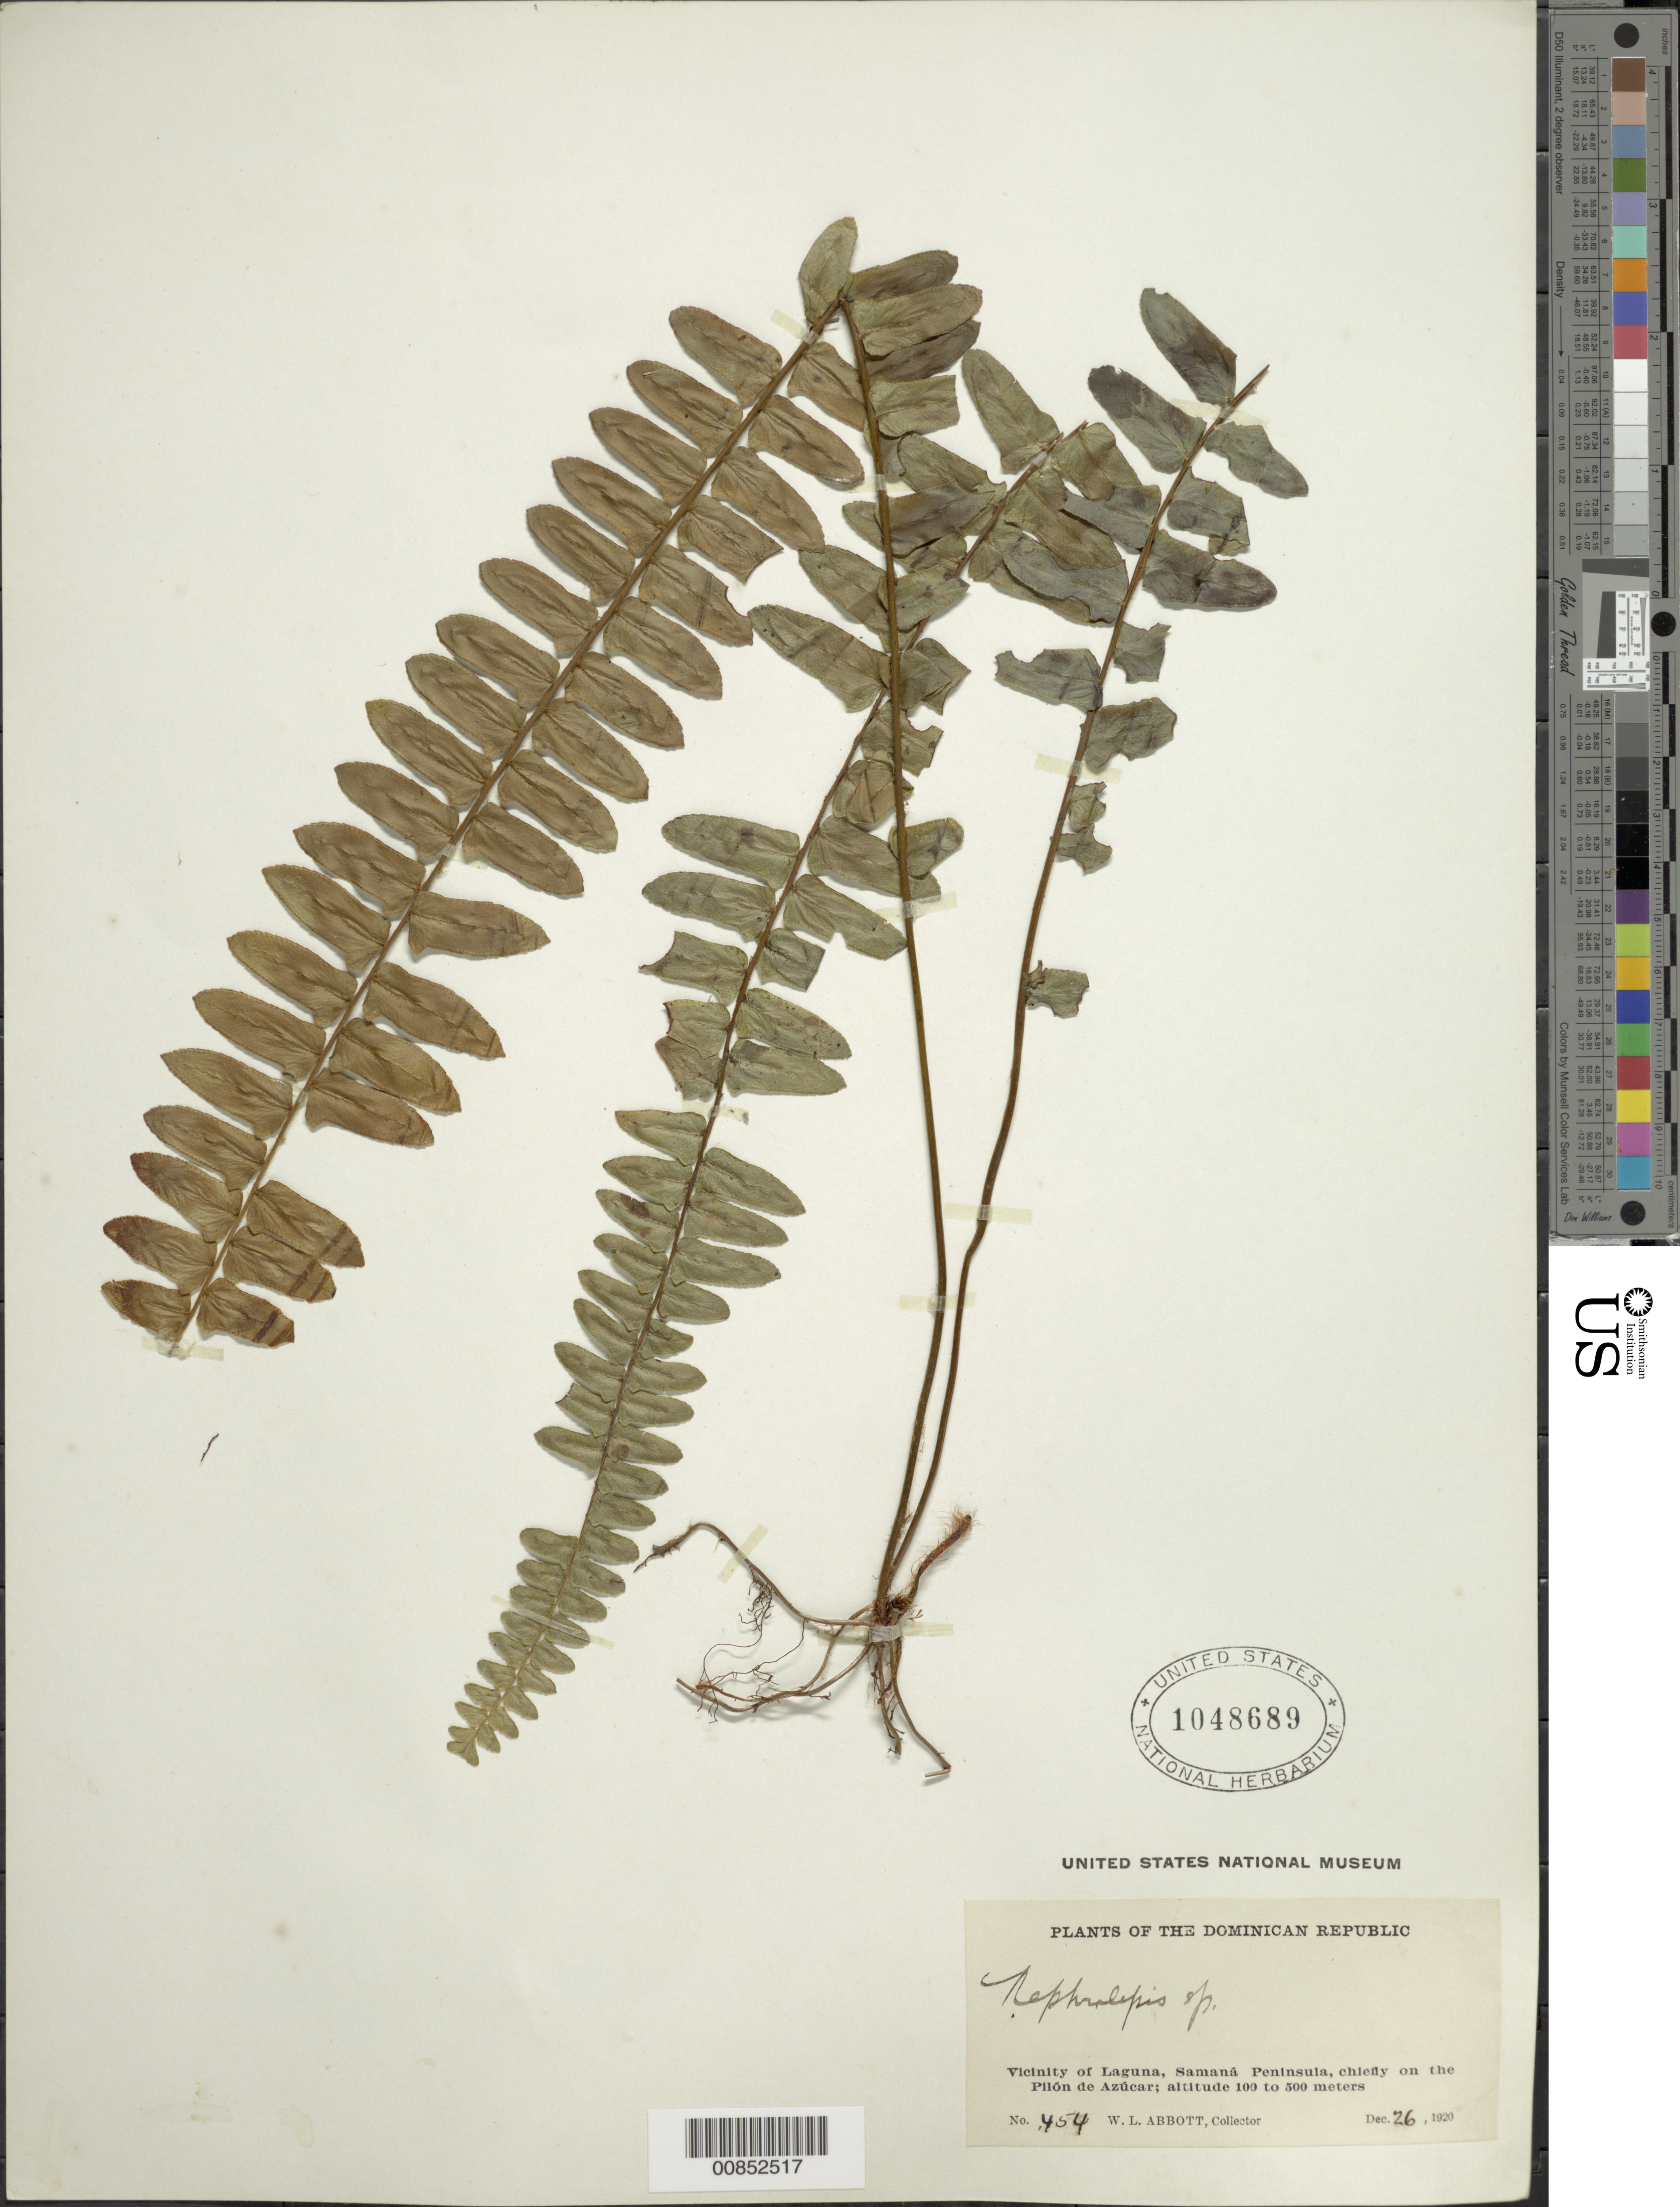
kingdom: Plantae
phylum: Tracheophyta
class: Polypodiopsida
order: Polypodiales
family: Nephrolepidaceae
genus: Nephrolepis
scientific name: Nephrolepis exaltata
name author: (L.) Schott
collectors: W. L. Abbott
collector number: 454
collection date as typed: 26 Dec 1920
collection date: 1920-12-26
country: Dominican Republic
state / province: Samana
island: Hispaniola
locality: Samaná Peninsula, chiefly on the Pilón de Azúcar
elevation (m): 100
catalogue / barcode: US 1048689